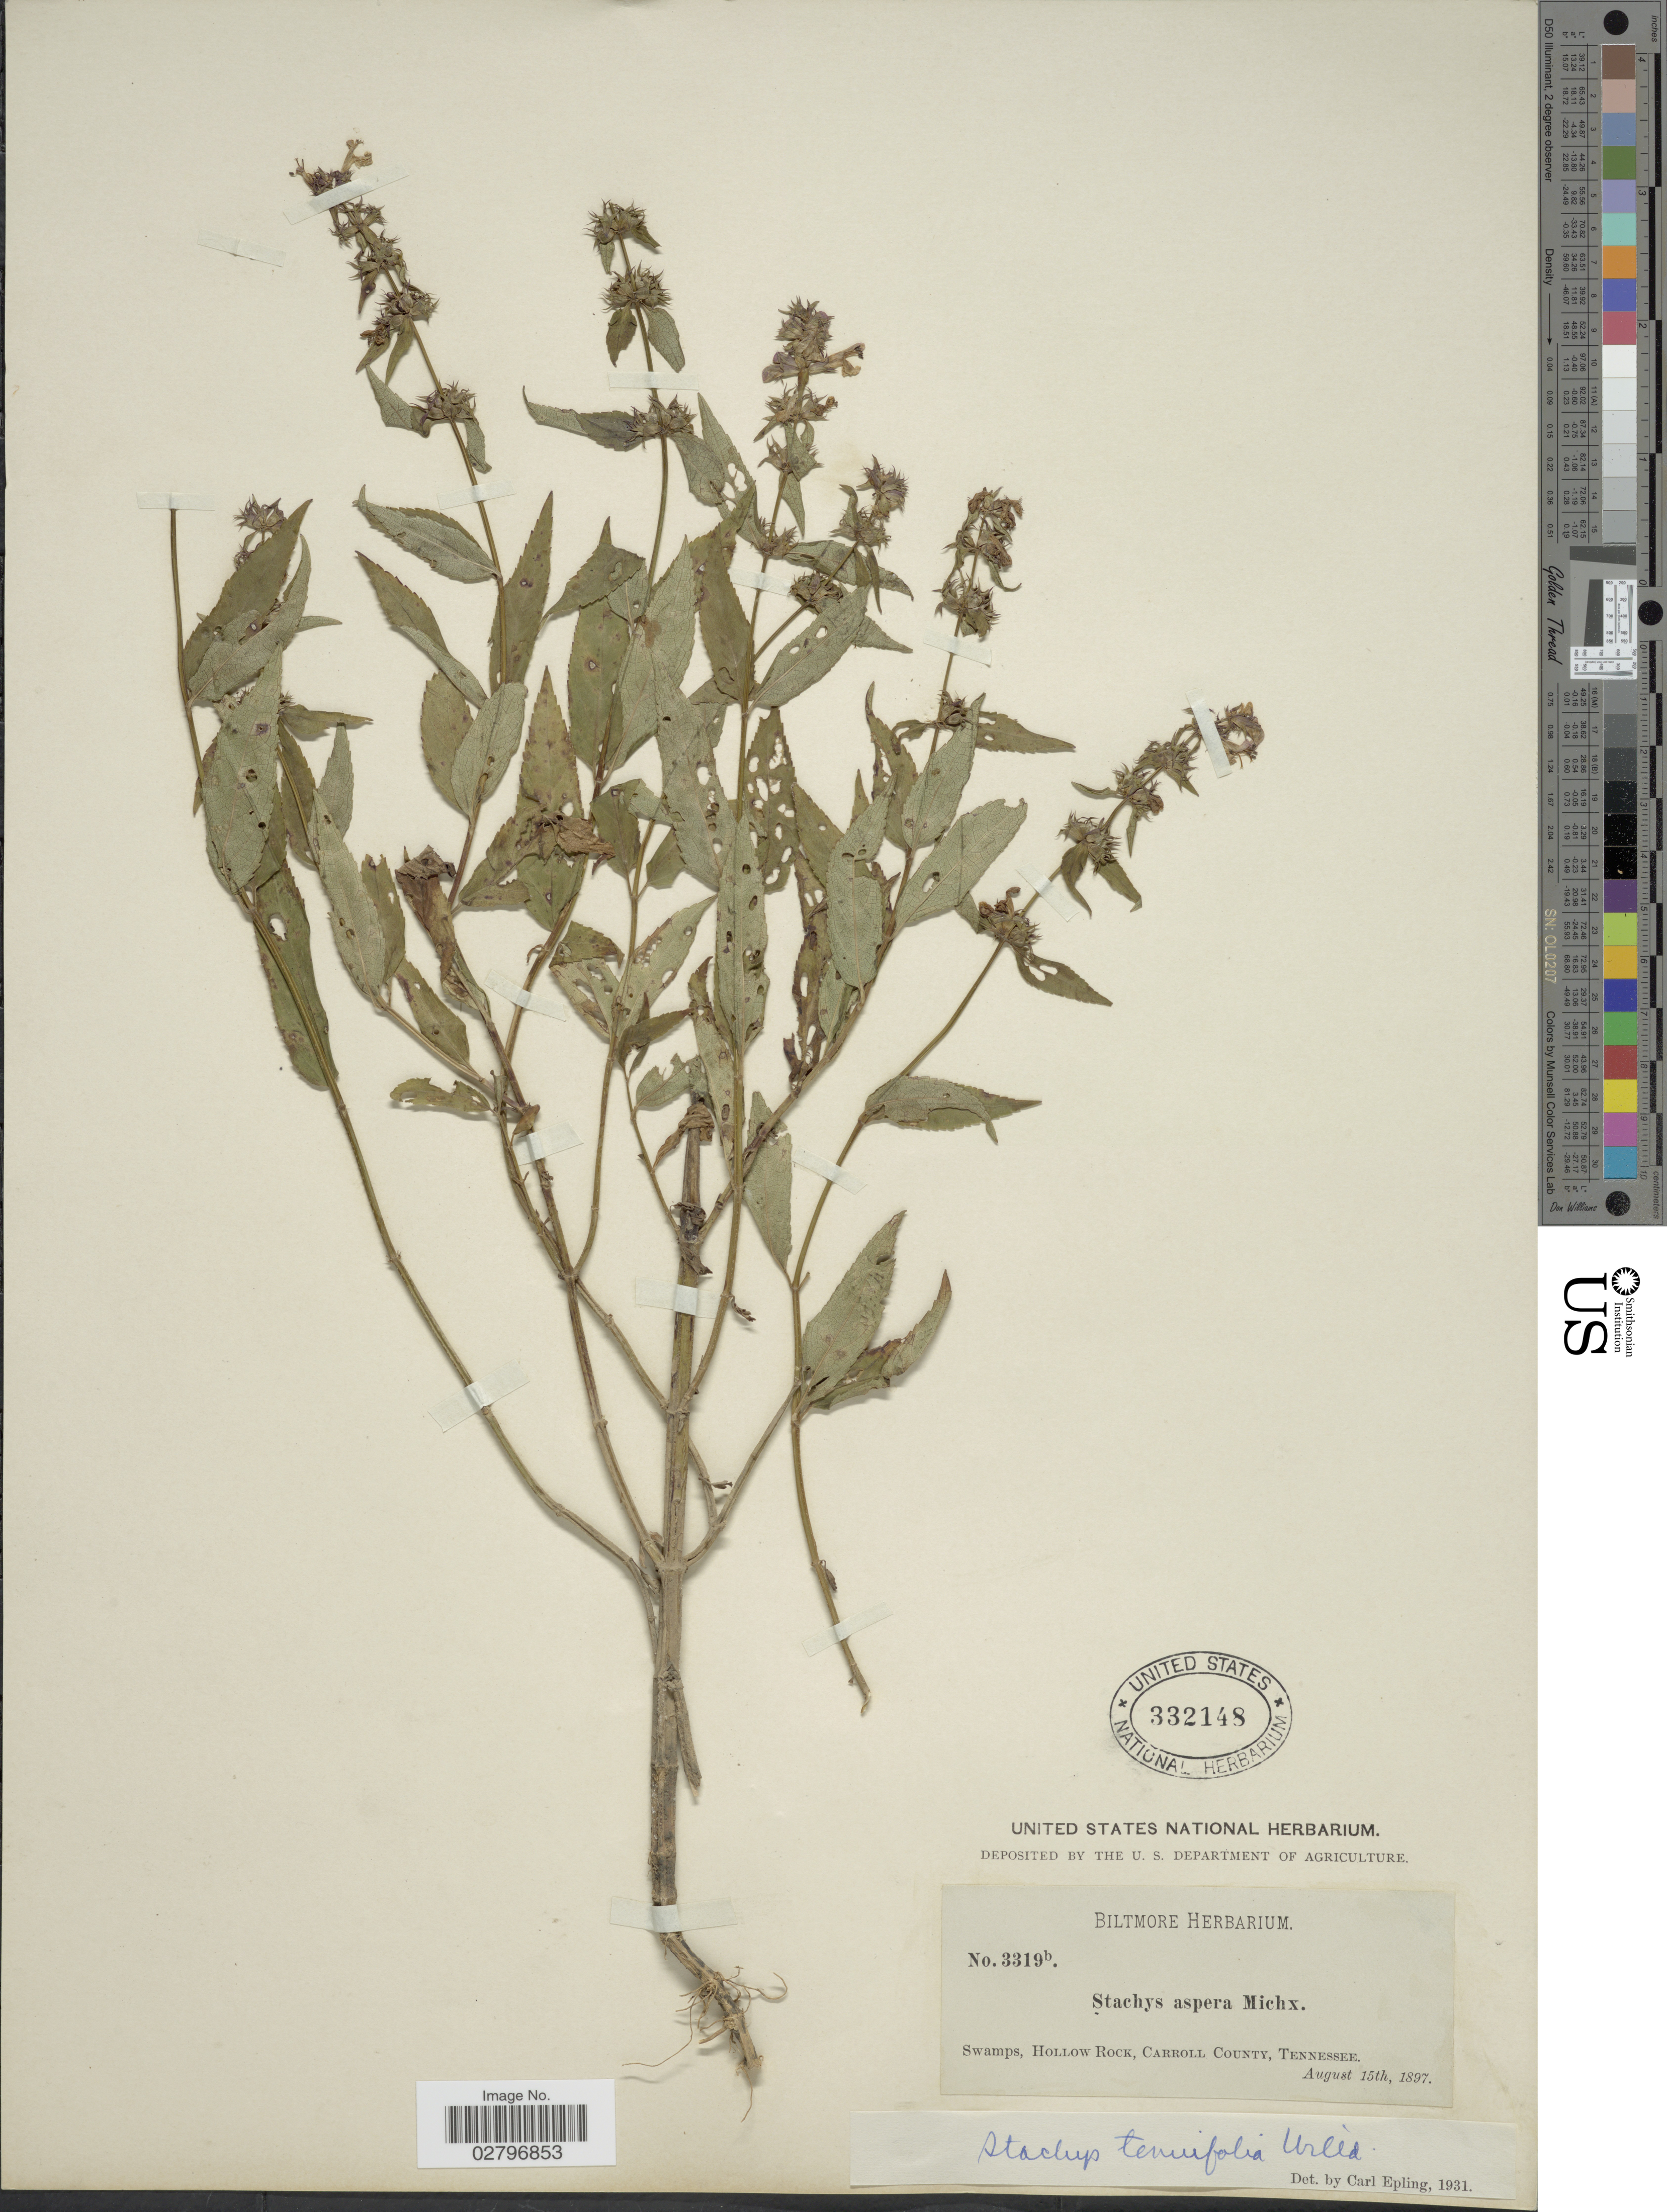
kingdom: Plantae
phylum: Tracheophyta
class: Magnoliopsida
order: Lamiales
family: Lamiaceae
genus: Stachys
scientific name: Stachys tenuifolia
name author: Willd.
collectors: ex herb. Biltmore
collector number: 3319b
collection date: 1897-08-15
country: United States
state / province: Tennessee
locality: Swamps, Hollow Rock, Carroll County, Tennessee.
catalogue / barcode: US 332148